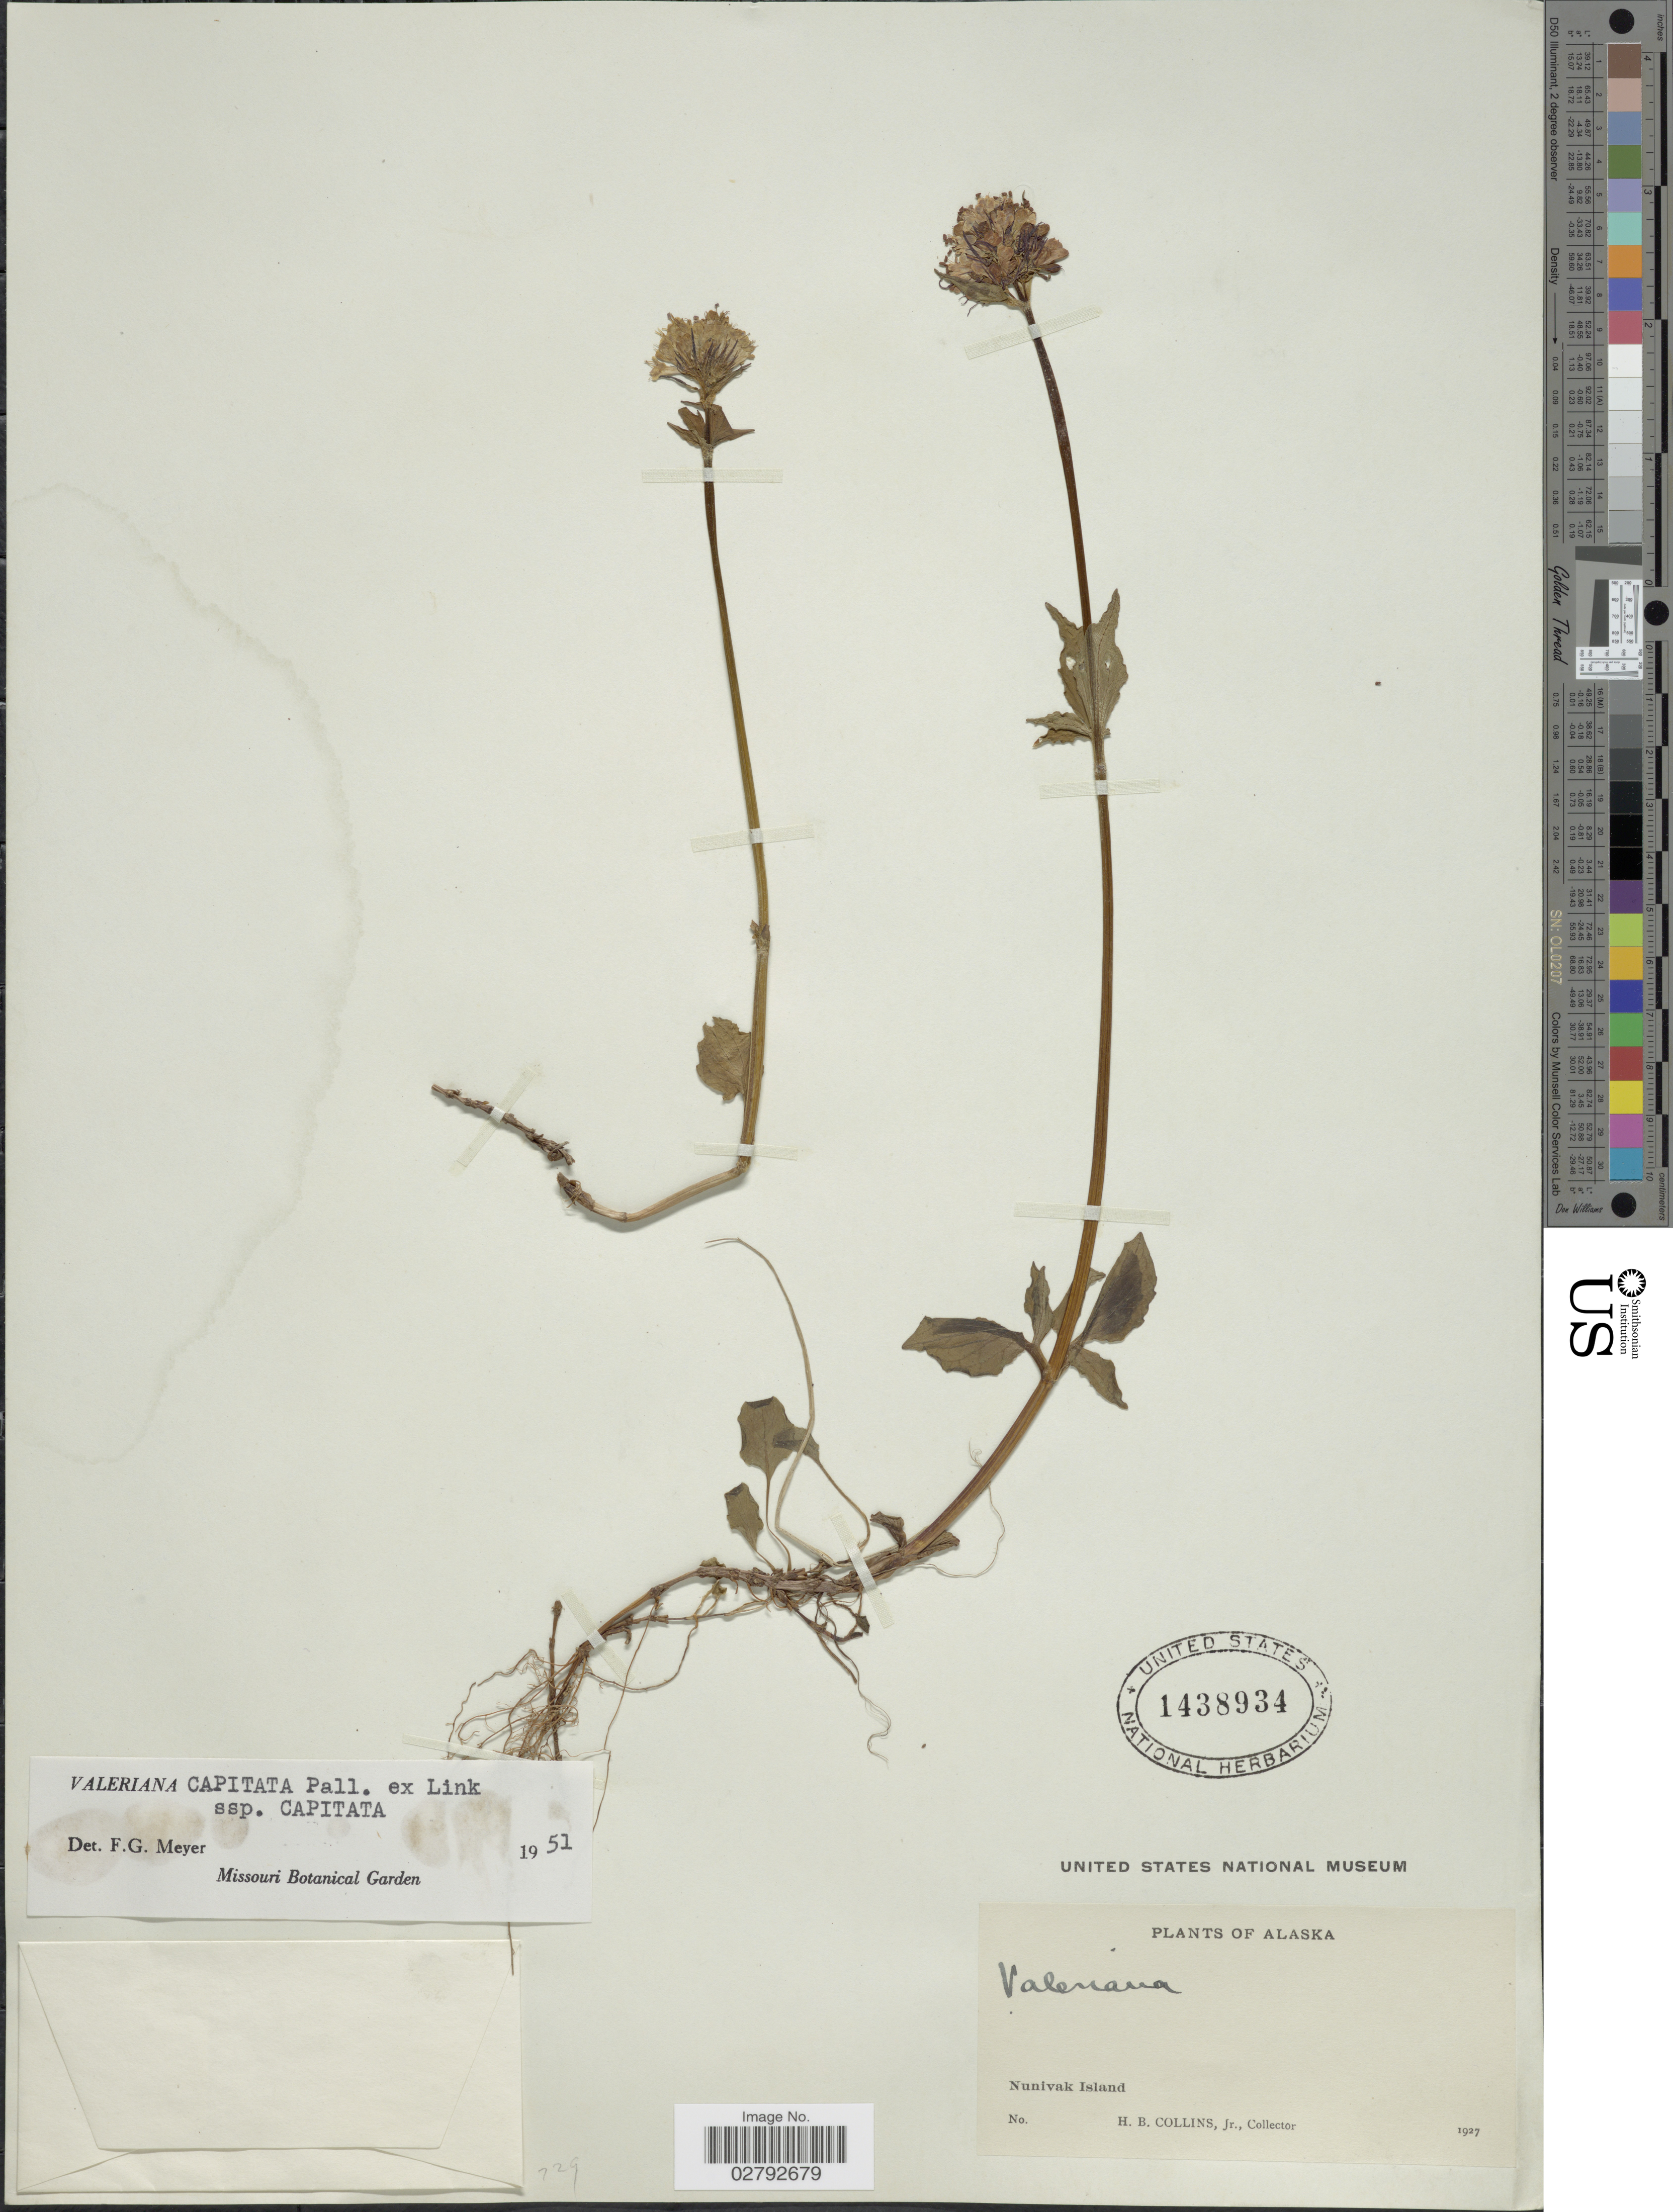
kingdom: Plantae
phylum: Tracheophyta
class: Magnoliopsida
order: Dipsacales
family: Caprifoliaceae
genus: Valeriana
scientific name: Valeriana capitata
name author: Link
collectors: H. Collins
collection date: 1927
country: United States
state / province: Alaska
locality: Nunivak Island.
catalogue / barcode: US 1438934